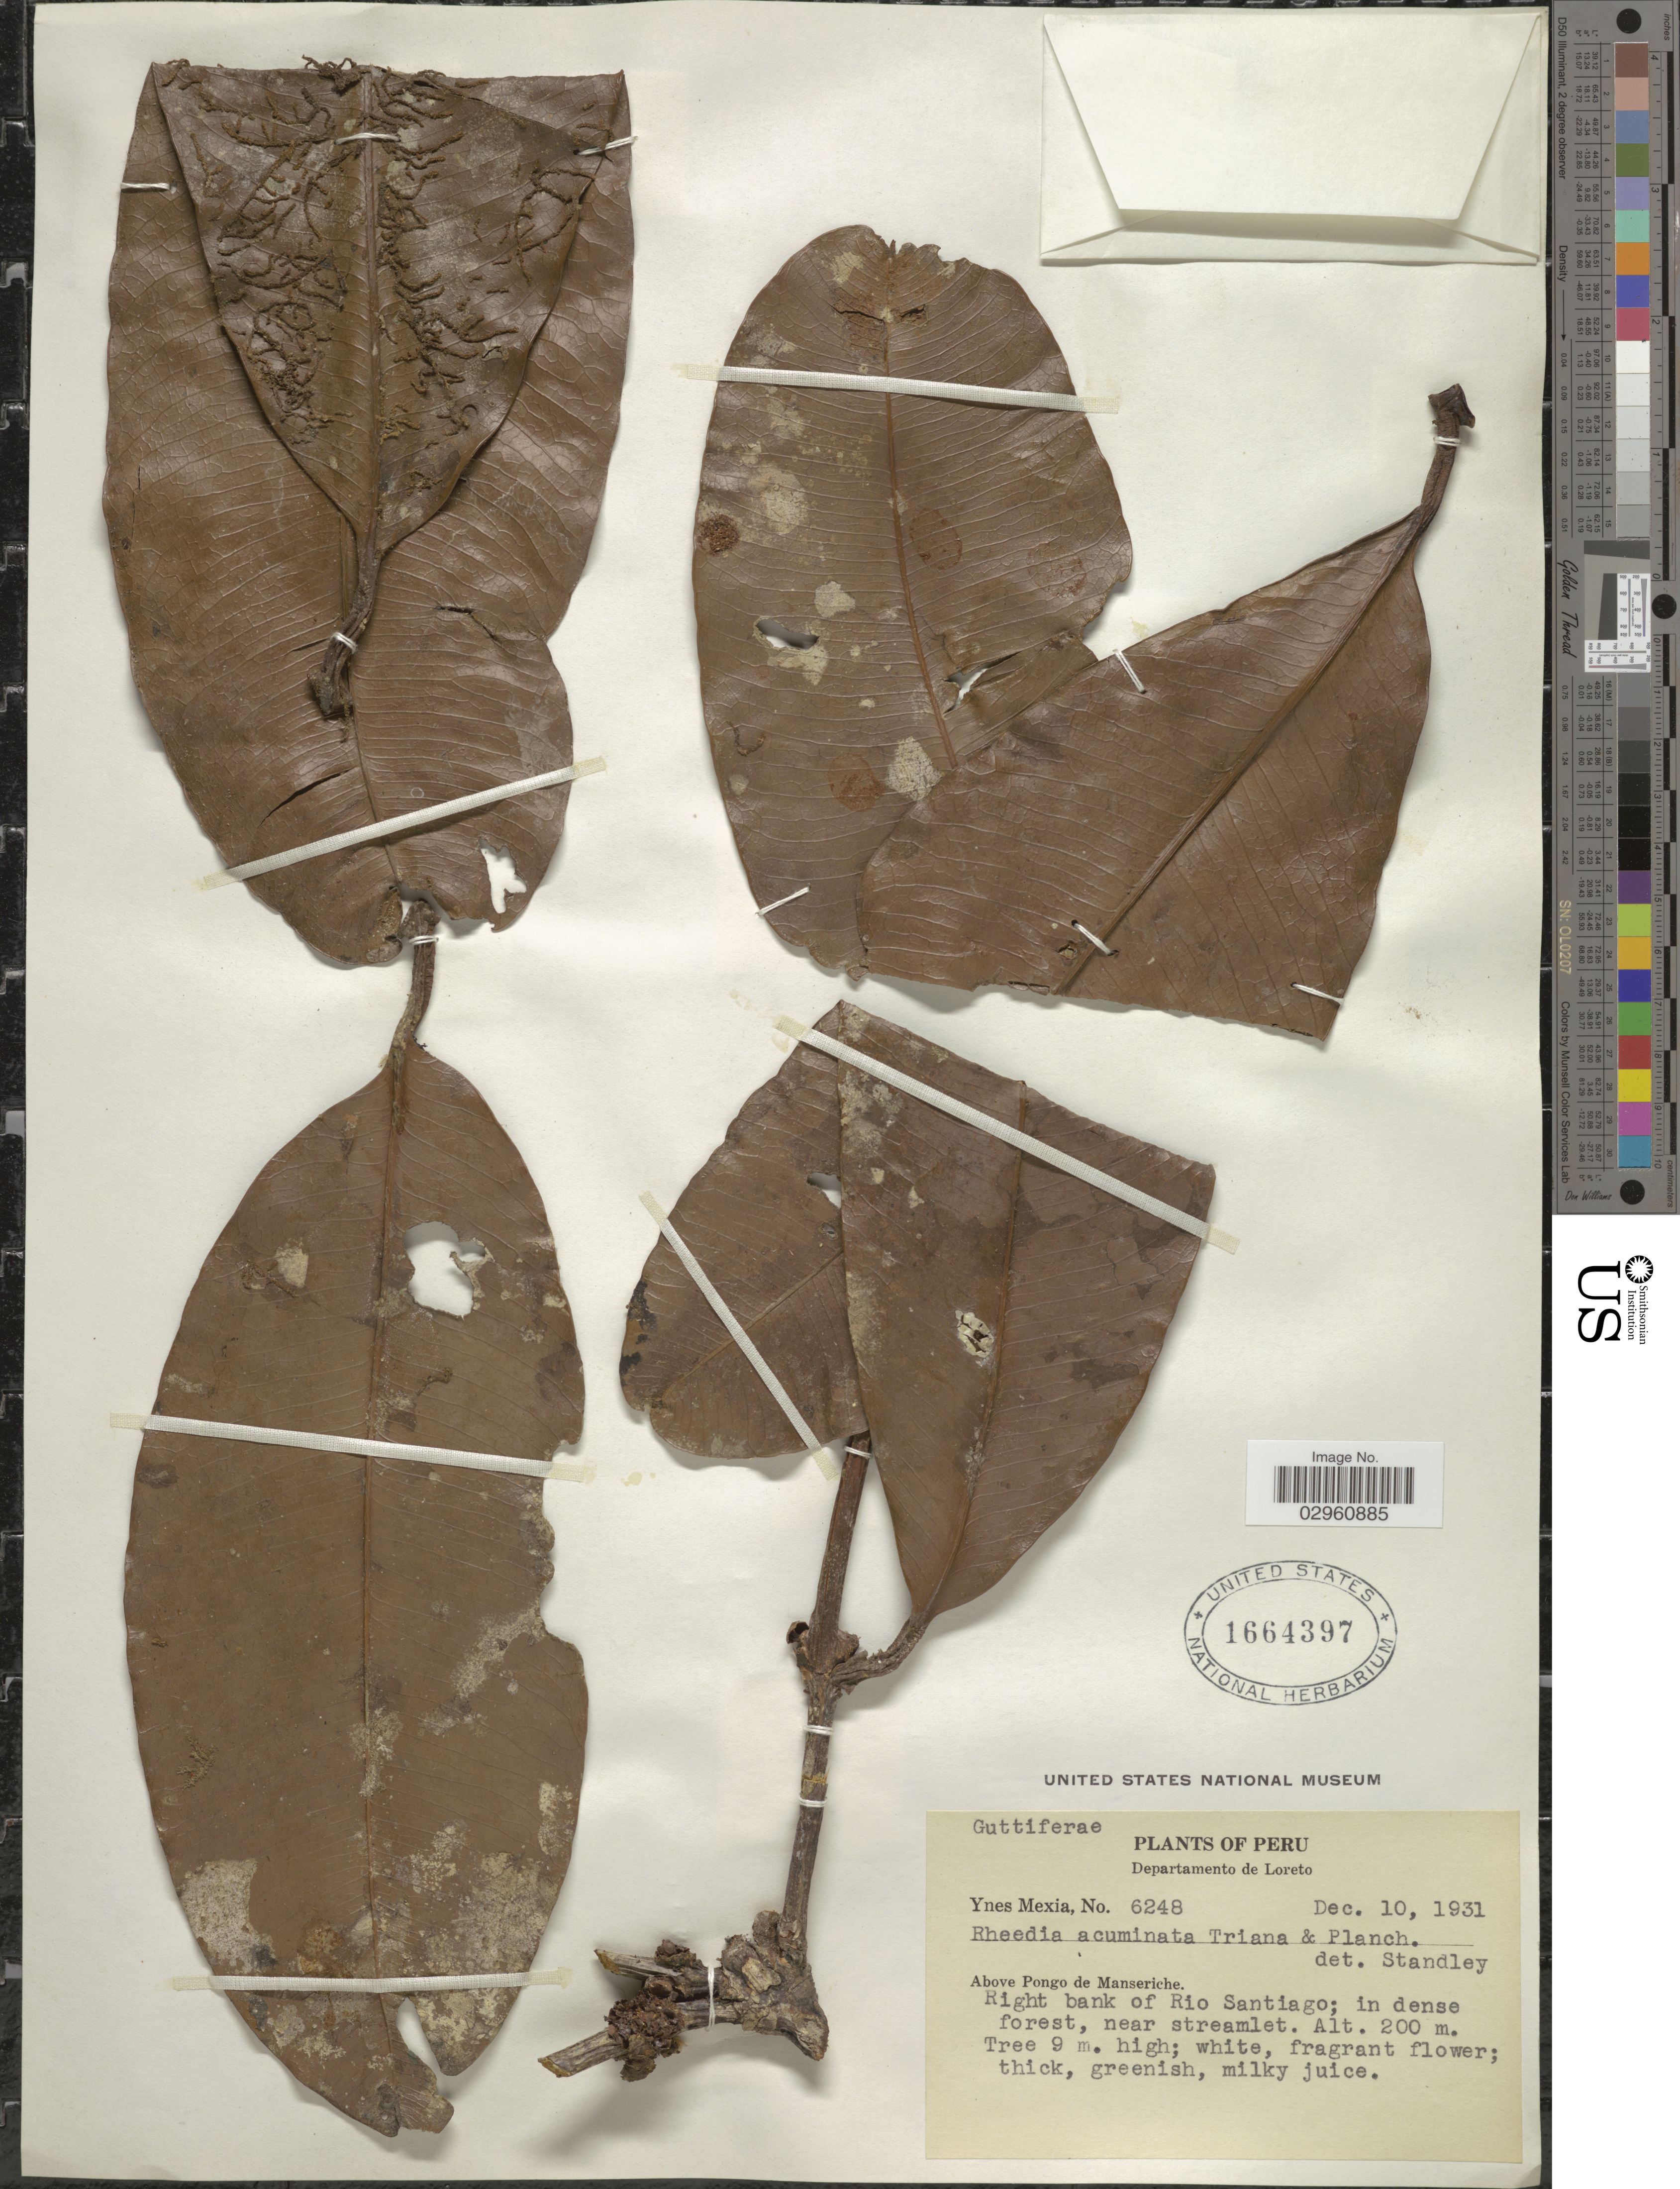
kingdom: Plantae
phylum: Tracheophyta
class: Magnoliopsida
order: Malpighiales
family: Clusiaceae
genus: Garcinia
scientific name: Garcinia madruno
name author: (Kunth) Hammel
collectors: Y. Mexia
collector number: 6248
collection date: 1931-12-10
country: Peru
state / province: Loreto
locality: Departamento de Loreto. Above Pongo de Manseriche. Right bank of Rio Santiago.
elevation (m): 200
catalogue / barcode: US 1664397